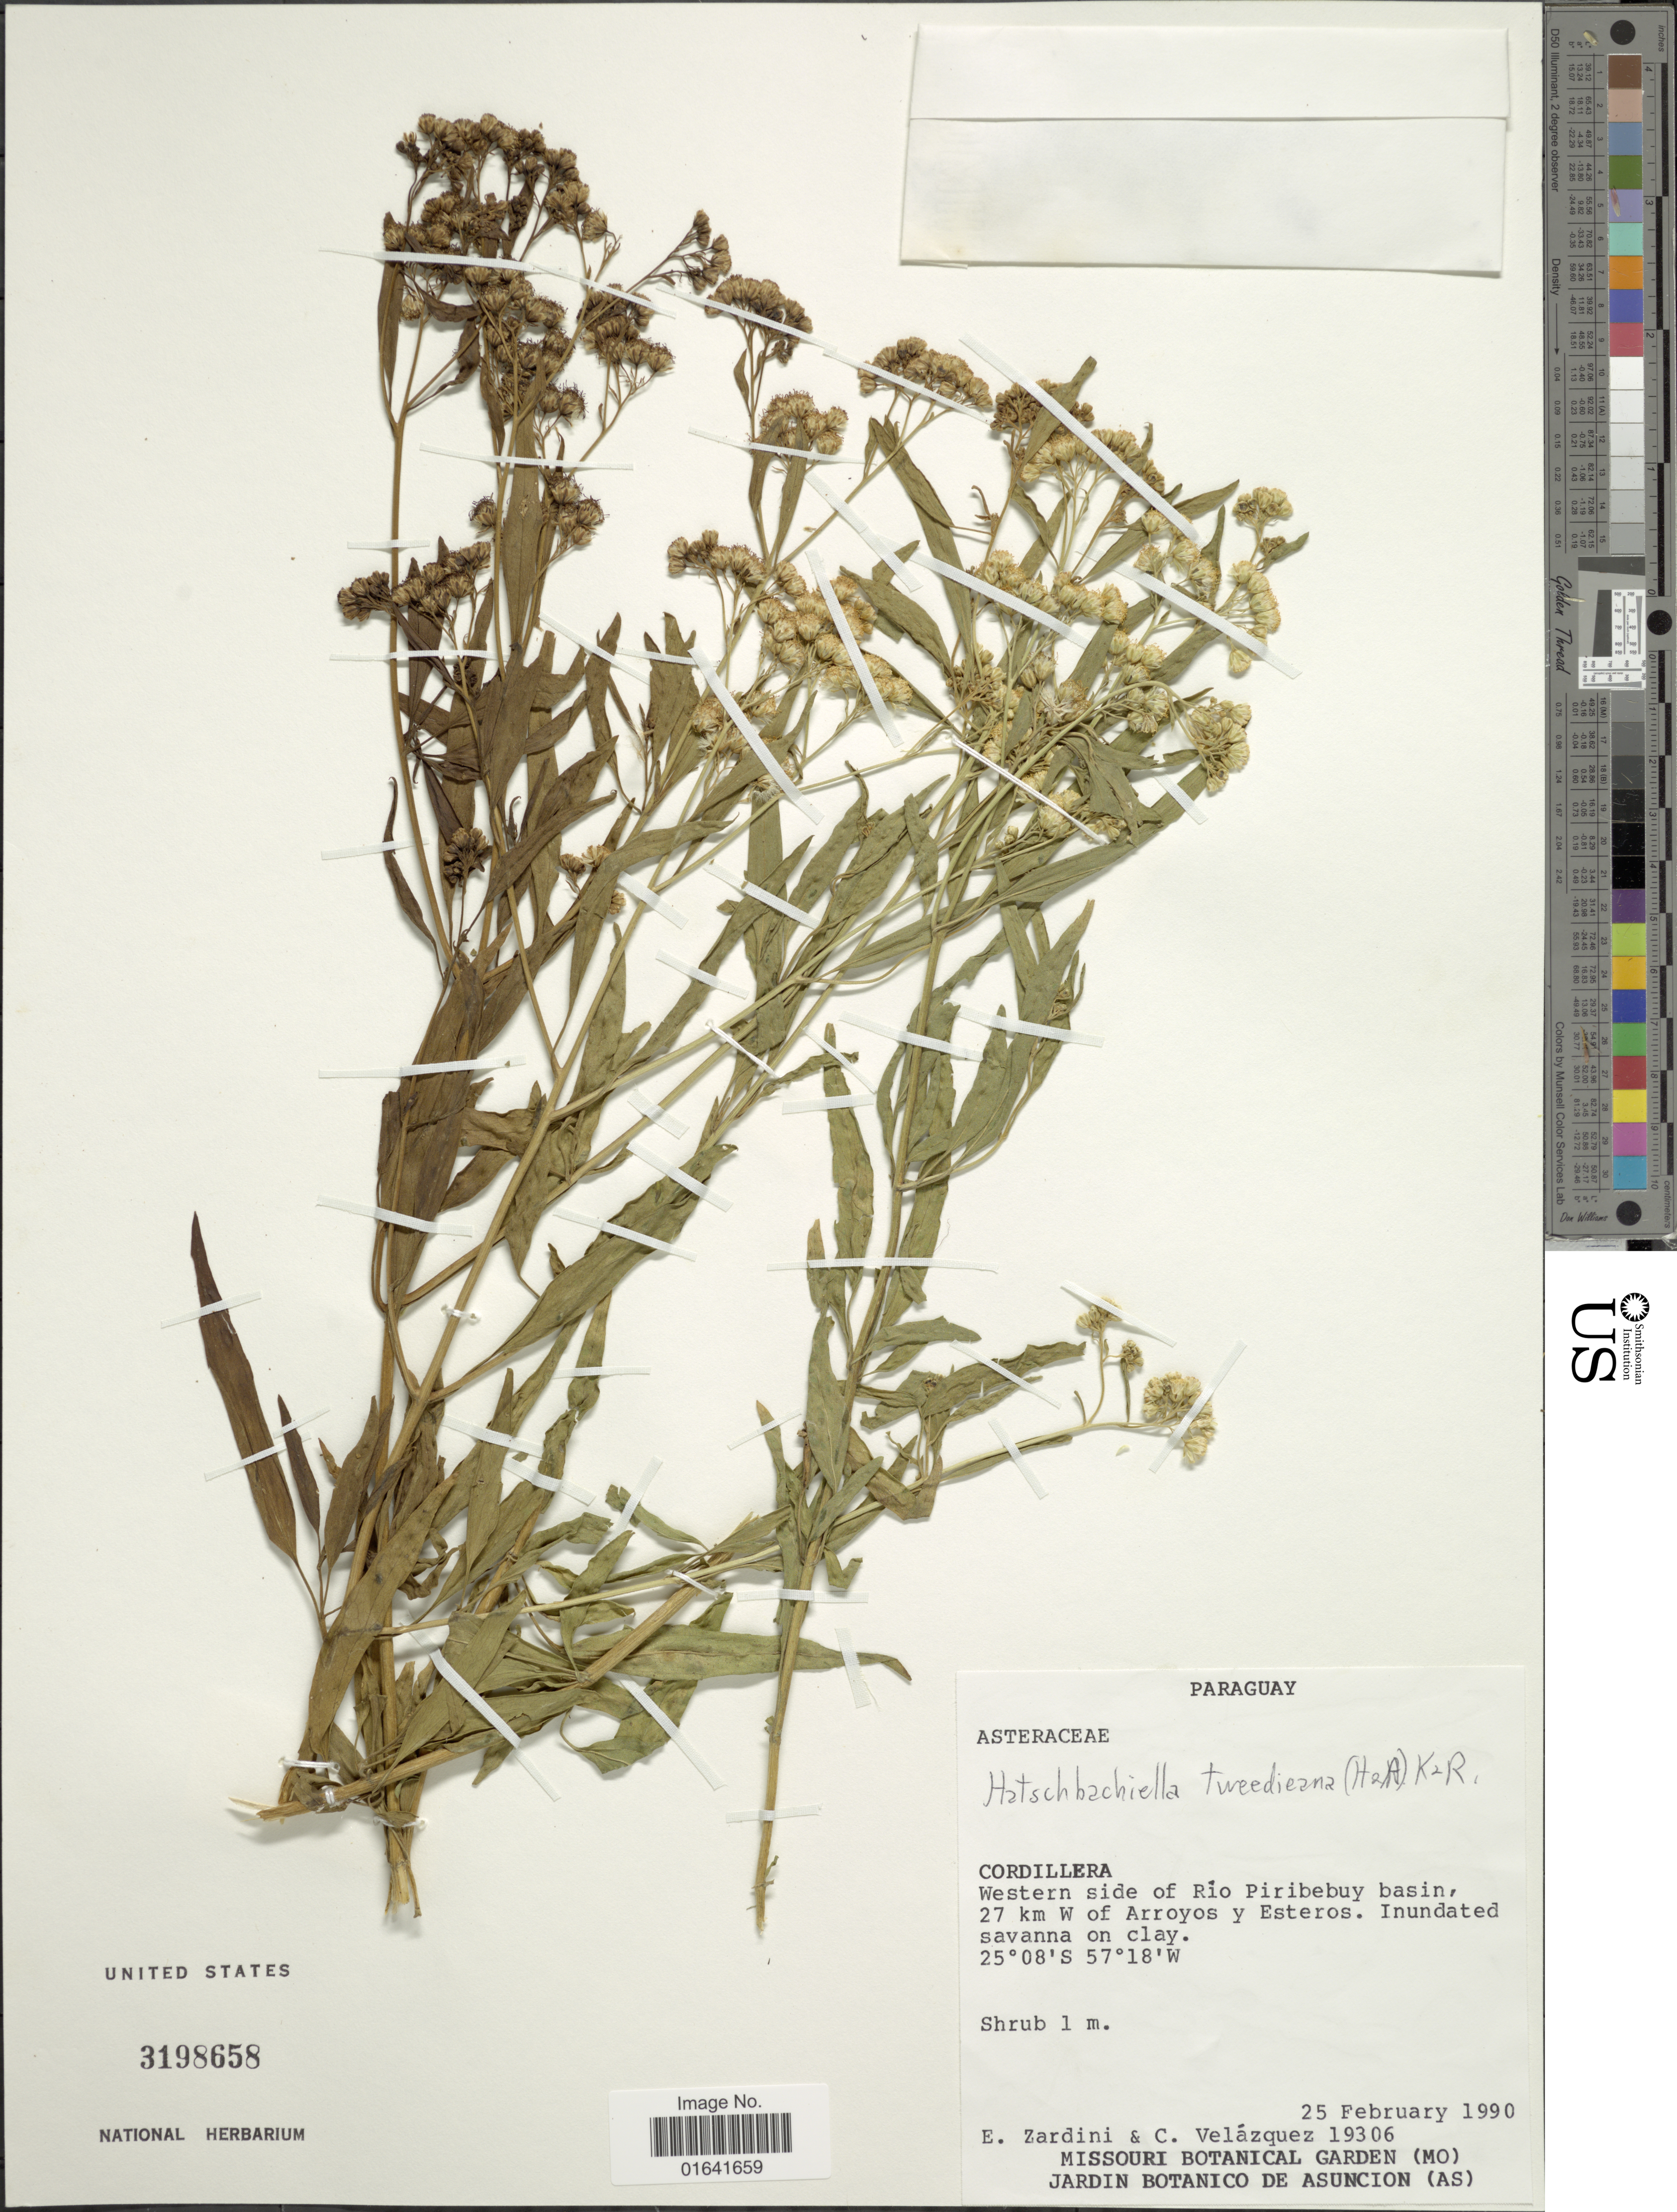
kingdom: Plantae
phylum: Tracheophyta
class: Magnoliopsida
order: Asterales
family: Asteraceae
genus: Hatschbachiella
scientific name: Hatschbachiella tweedieana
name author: (Hook. & Arn.) R.M. King & H. Rob.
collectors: E. M. Zardini & C. Velázquez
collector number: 19306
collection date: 1990-02-25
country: Paraguay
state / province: Cordillera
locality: Western side of Rio Piribebuy basin, 27 km W of arroyos y Esteros, indundates savanna on clay.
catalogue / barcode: US 3198658